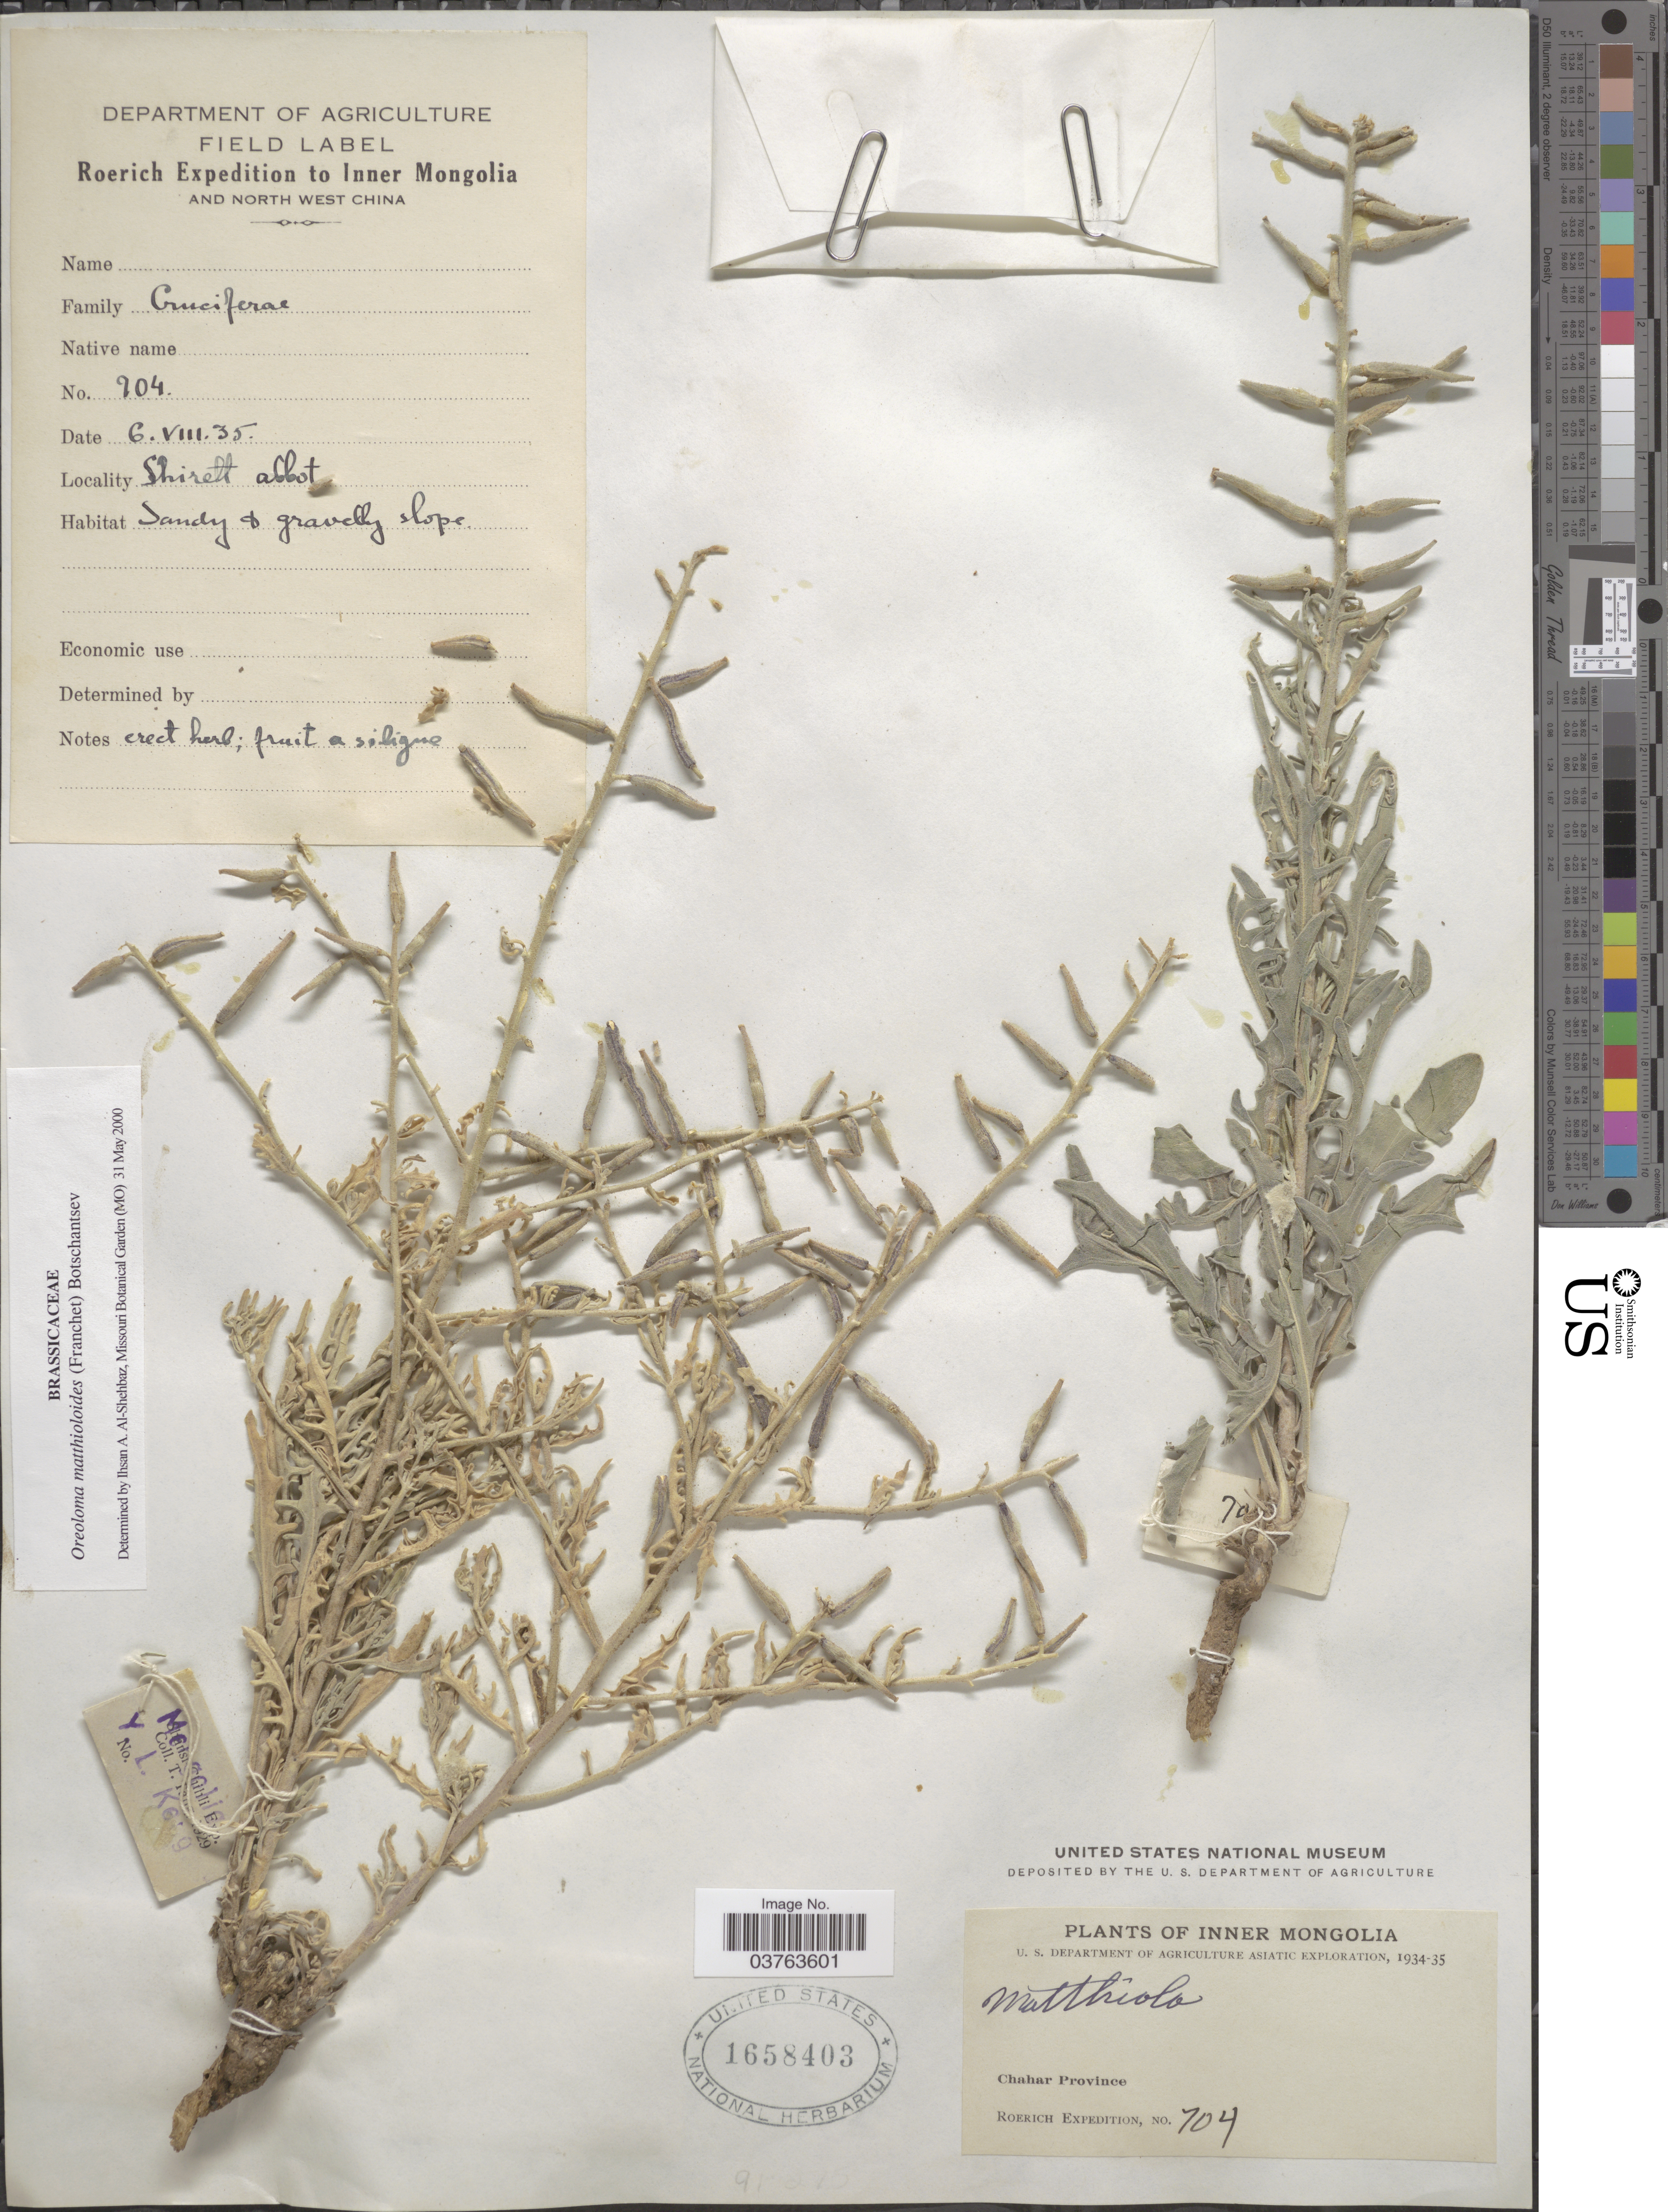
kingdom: Plantae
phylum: Tracheophyta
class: Magnoliopsida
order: Brassicales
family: Brassicaceae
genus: Oreoloma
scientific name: Oreoloma matthioloides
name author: (Franch.) Botsch.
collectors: Roerich Expedition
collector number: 704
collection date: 1935-08-06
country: China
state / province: Nei Monggol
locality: Chahar Province. Inner Mongolia and north west China. Shirett abbot.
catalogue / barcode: US 1658403